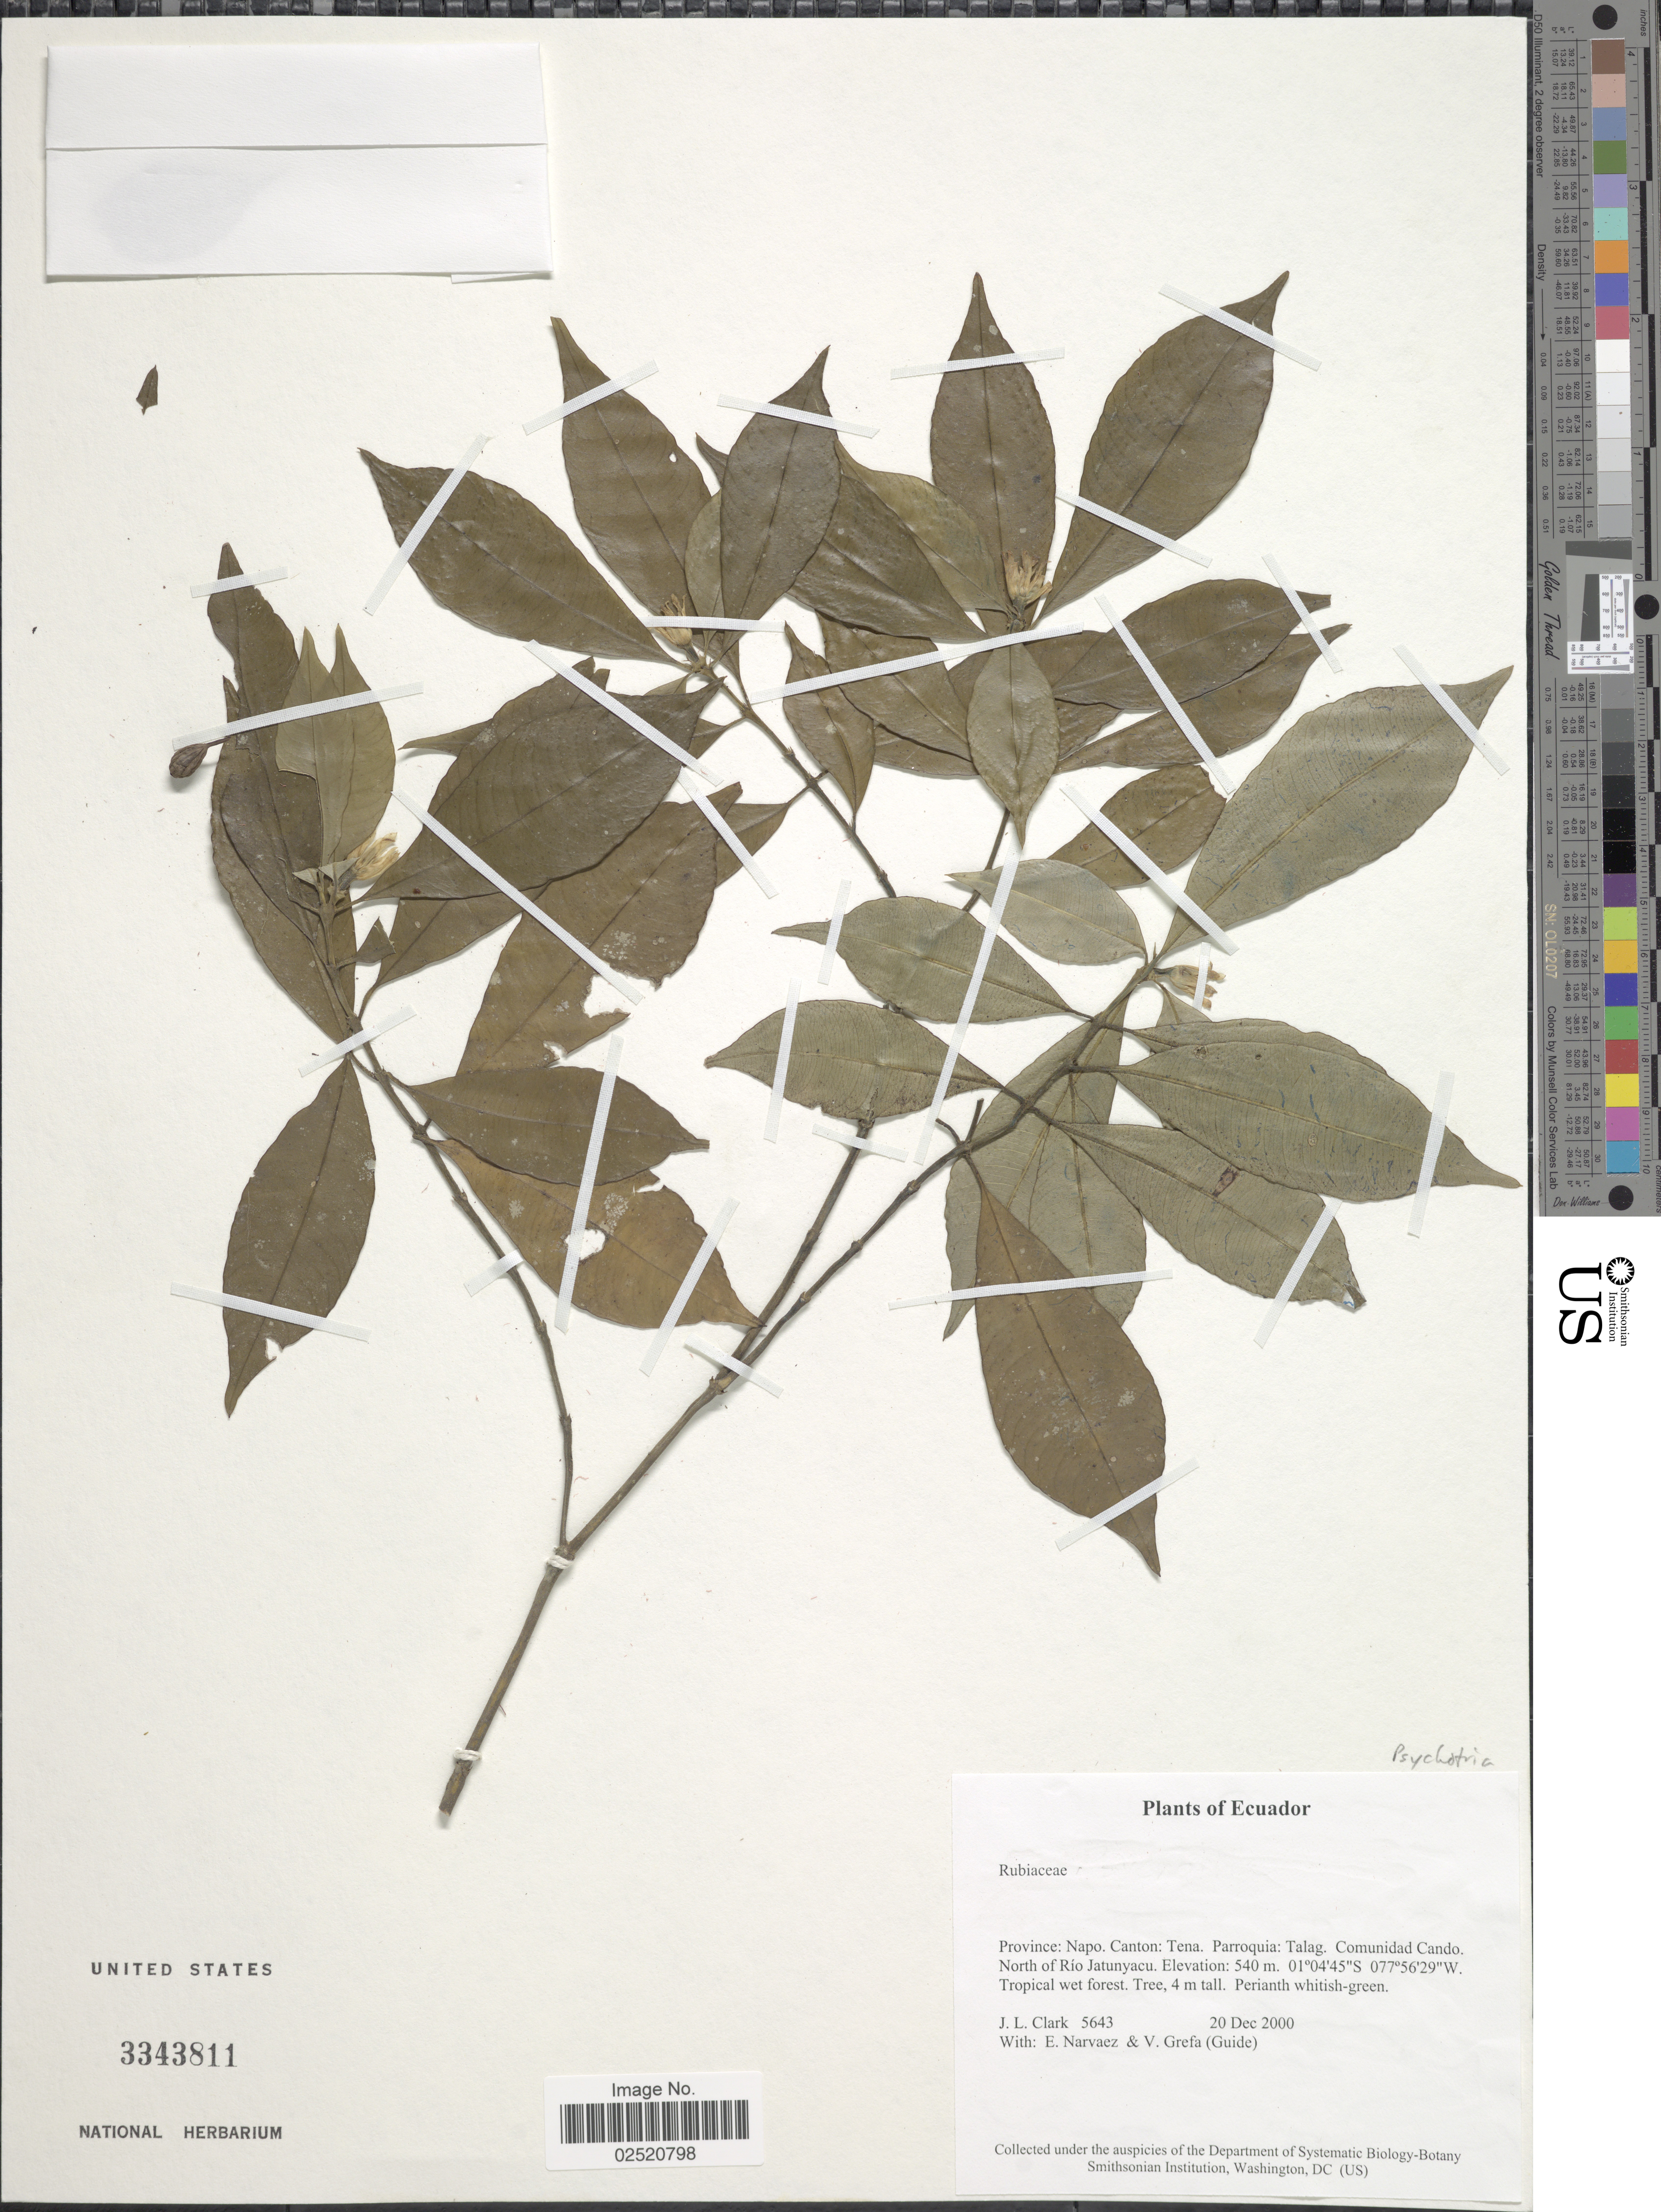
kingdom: Plantae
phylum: Tracheophyta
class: Magnoliopsida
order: Gentianales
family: Rubiaceae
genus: Psychotria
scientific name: Psychotria sp.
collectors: J. L. Clark, E. Narváez & V. Grefa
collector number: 5643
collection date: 2000-12-20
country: Ecuador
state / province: Napo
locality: Canton: Tena, Parroquia: Talag, Comunidad Cando North of Rio Jatunyacu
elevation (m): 540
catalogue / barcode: US 3343811